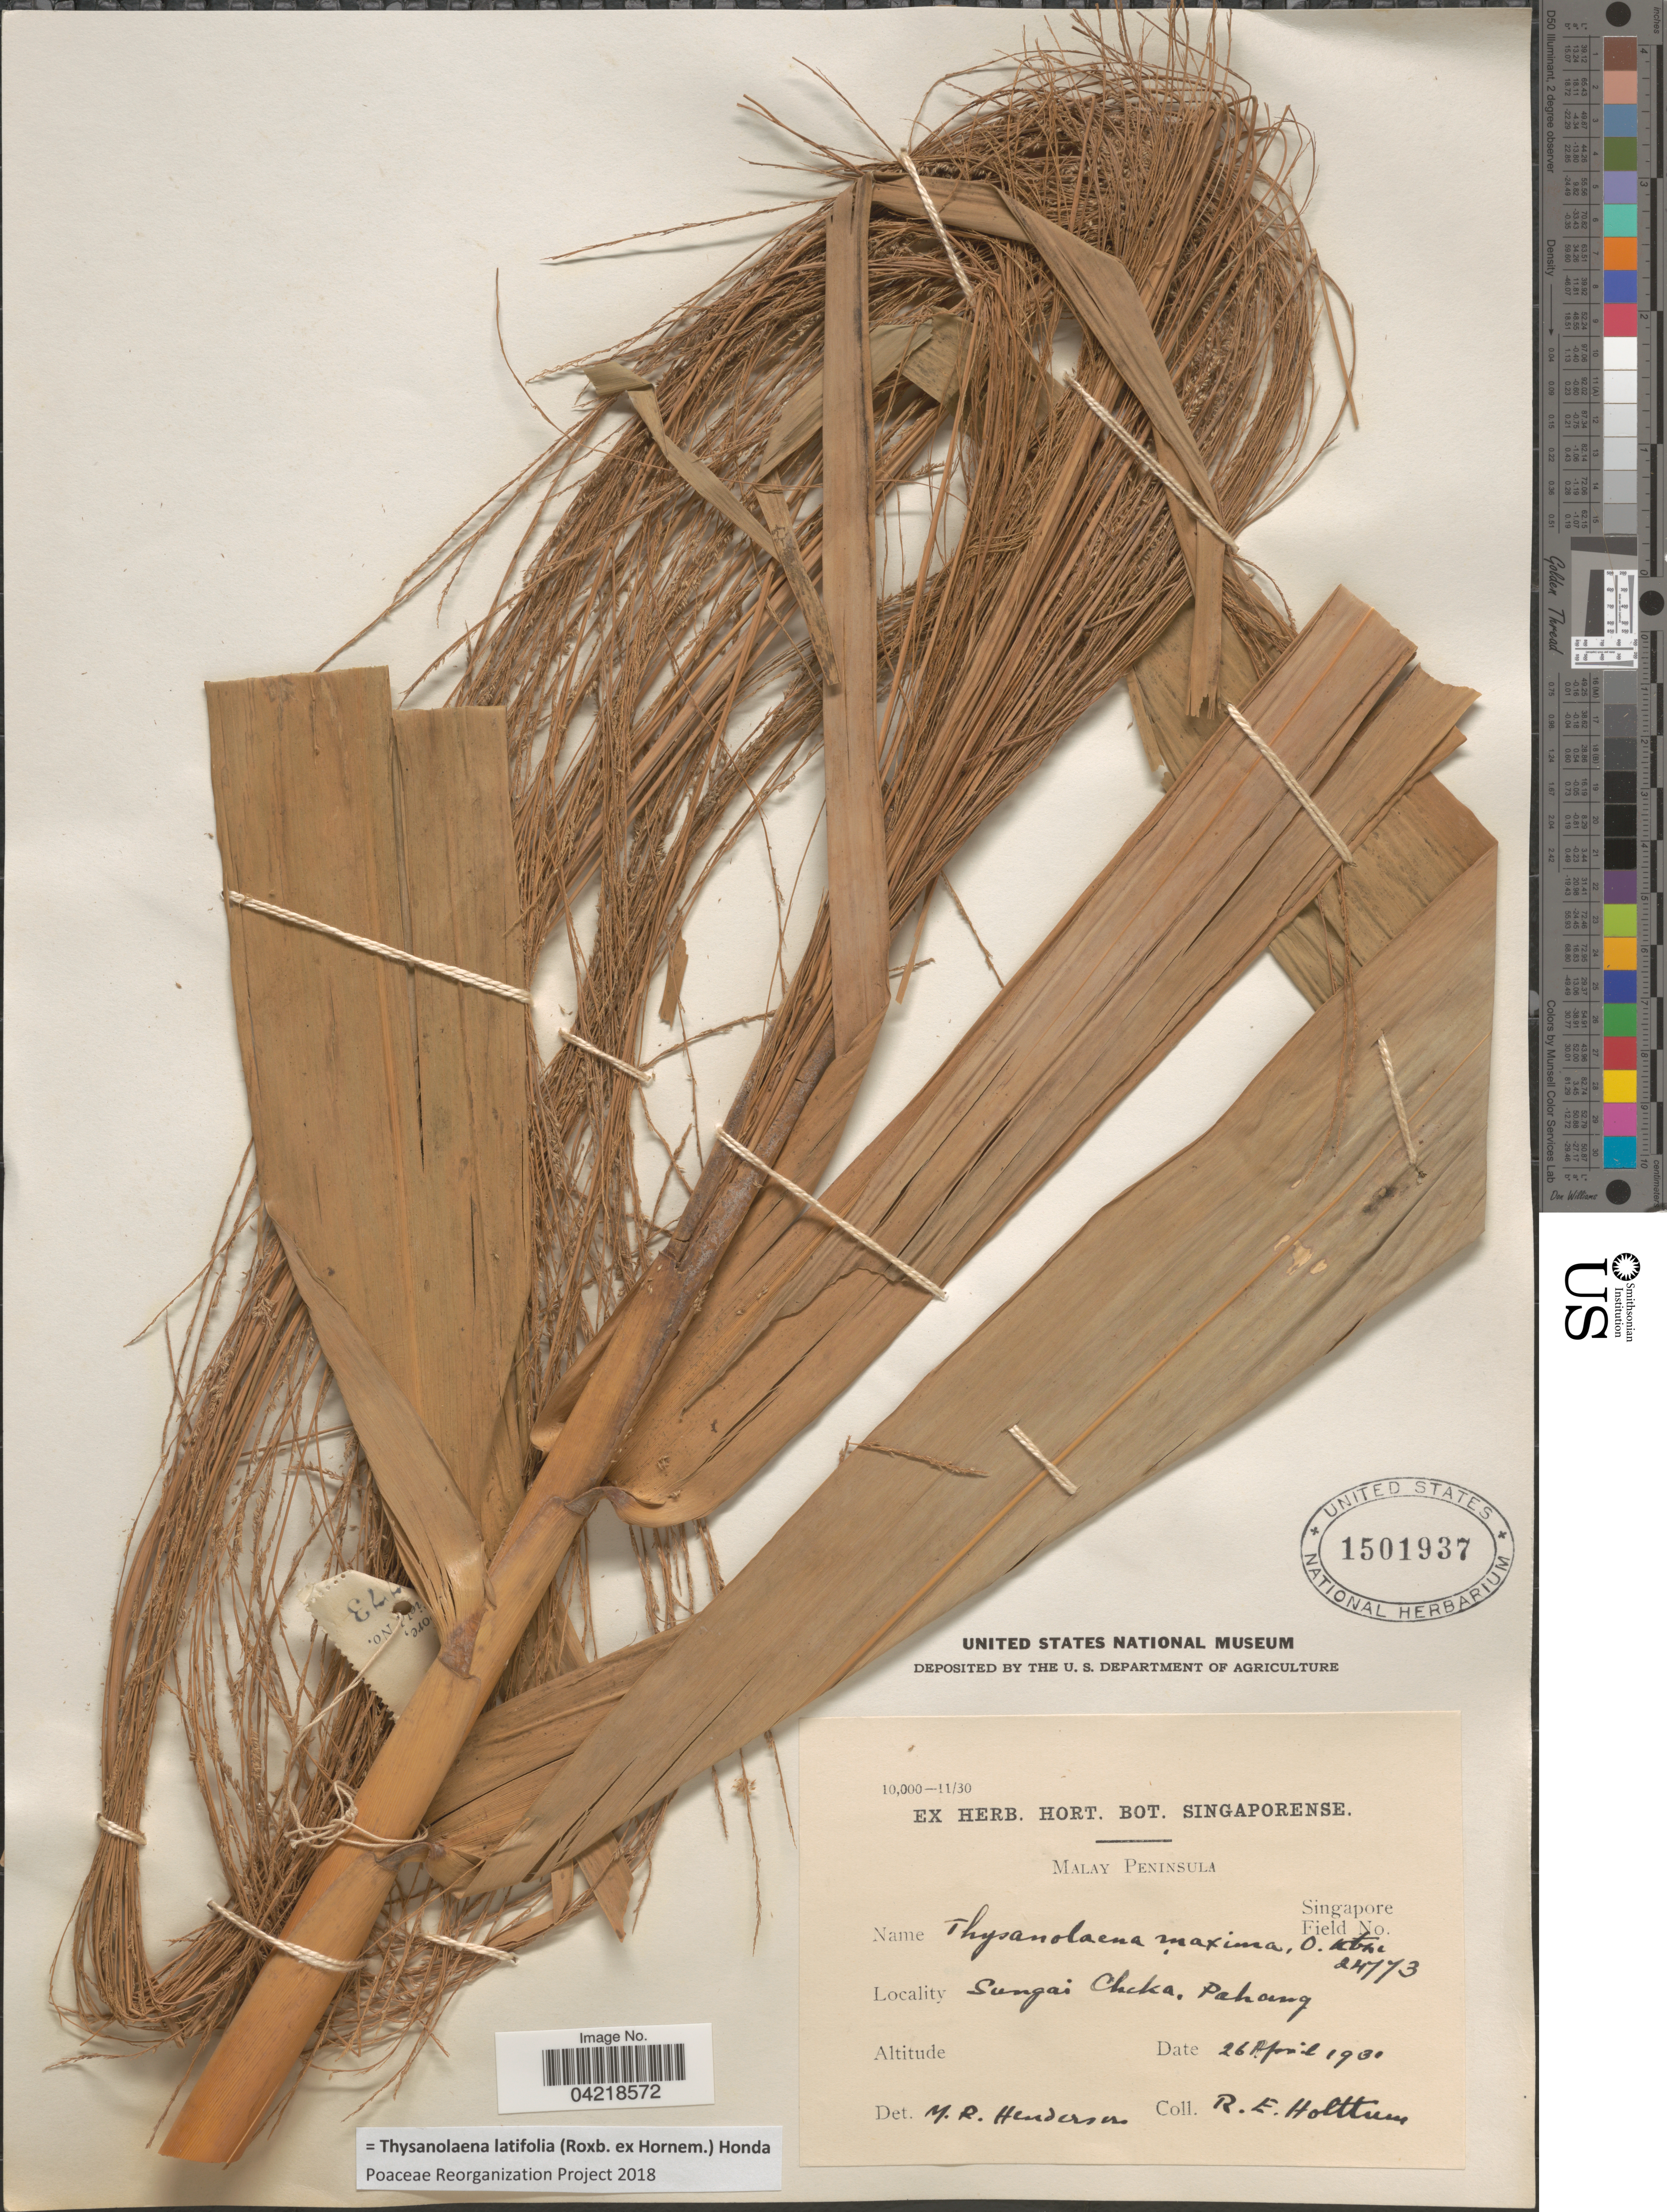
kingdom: Plantae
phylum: Tracheophyta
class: Liliopsida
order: Poales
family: Poaceae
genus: Thysanolaena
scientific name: Thysanolaena latifolia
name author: (Roxb. ex Hornem.) Honda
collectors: R. E. Holttum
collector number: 24773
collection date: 1930-04-26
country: Malaysia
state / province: Pahang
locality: Malay Peninsula. Sungai Chiku.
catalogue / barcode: US 1501937